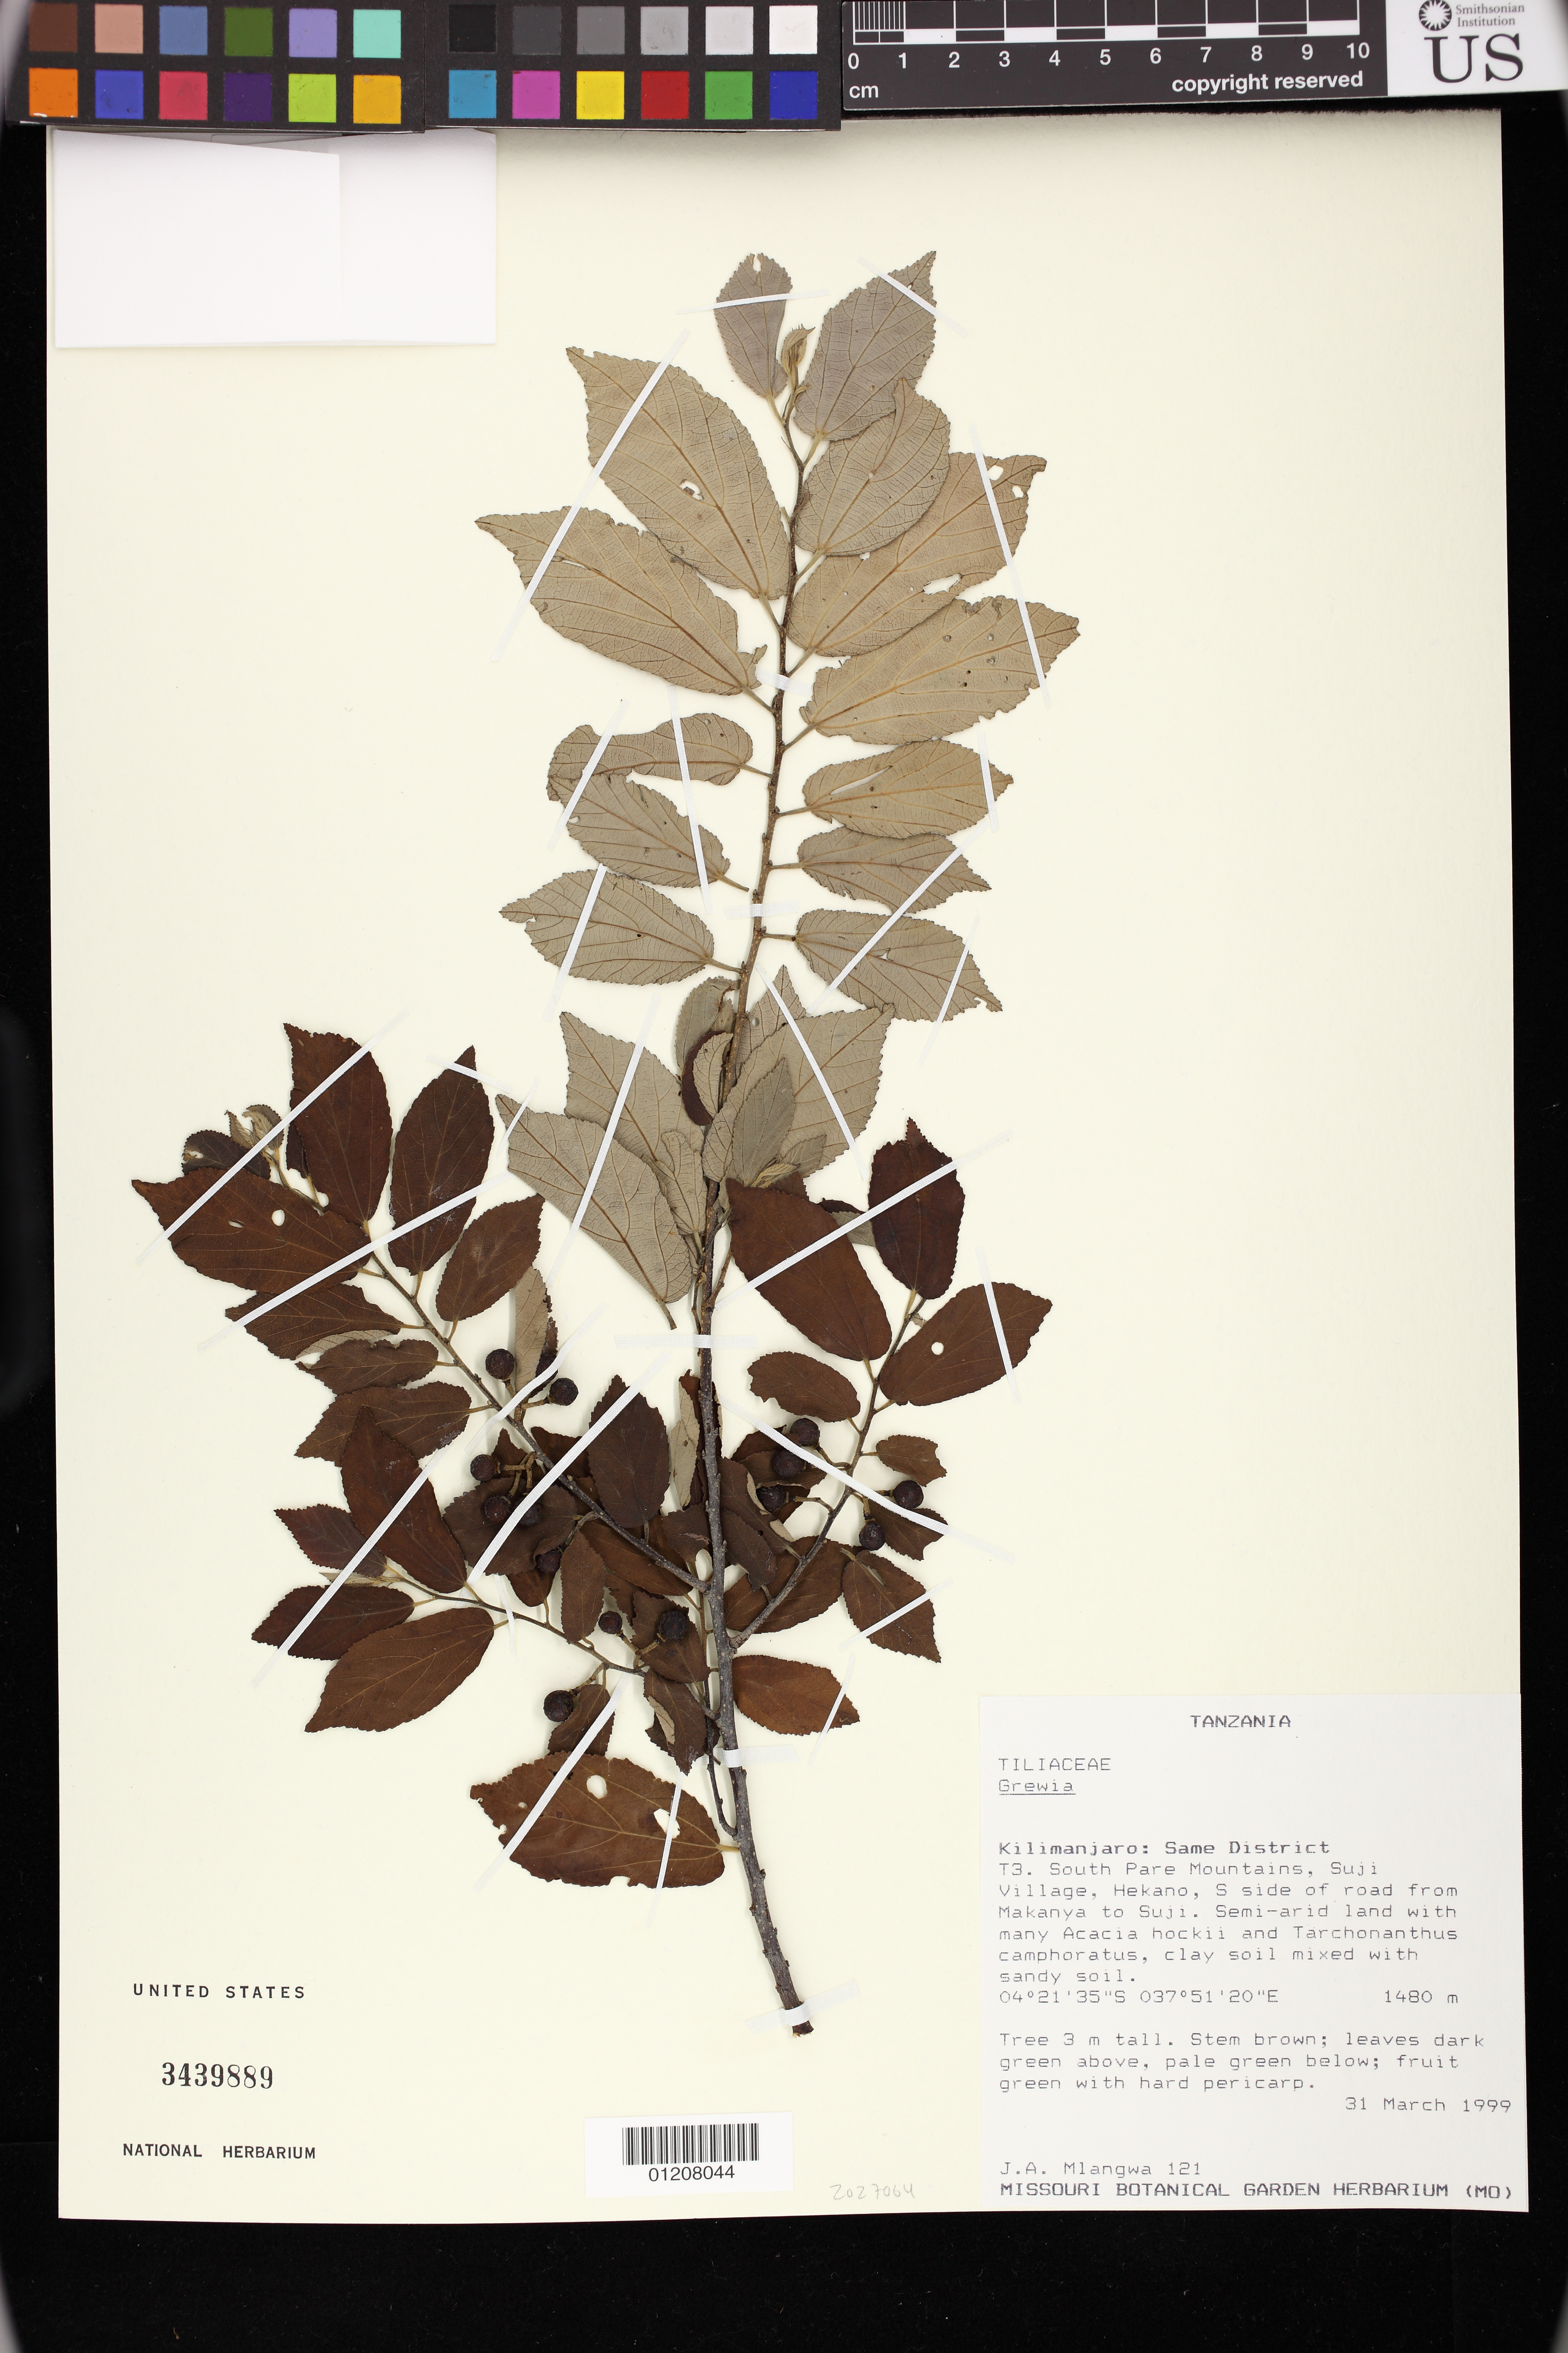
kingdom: Plantae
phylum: Tracheophyta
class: Magnoliopsida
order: Malvales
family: Malvaceae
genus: Grewia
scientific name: Grewia sp.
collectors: J. Mlangwa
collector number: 121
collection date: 1999-03-31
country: Tanzania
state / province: Kilimanjaro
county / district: Same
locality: T3. South Pare Mountains, Suji Village, Hekano, S side of road from Makanya to Suji.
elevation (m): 1480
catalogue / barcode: US 3439889